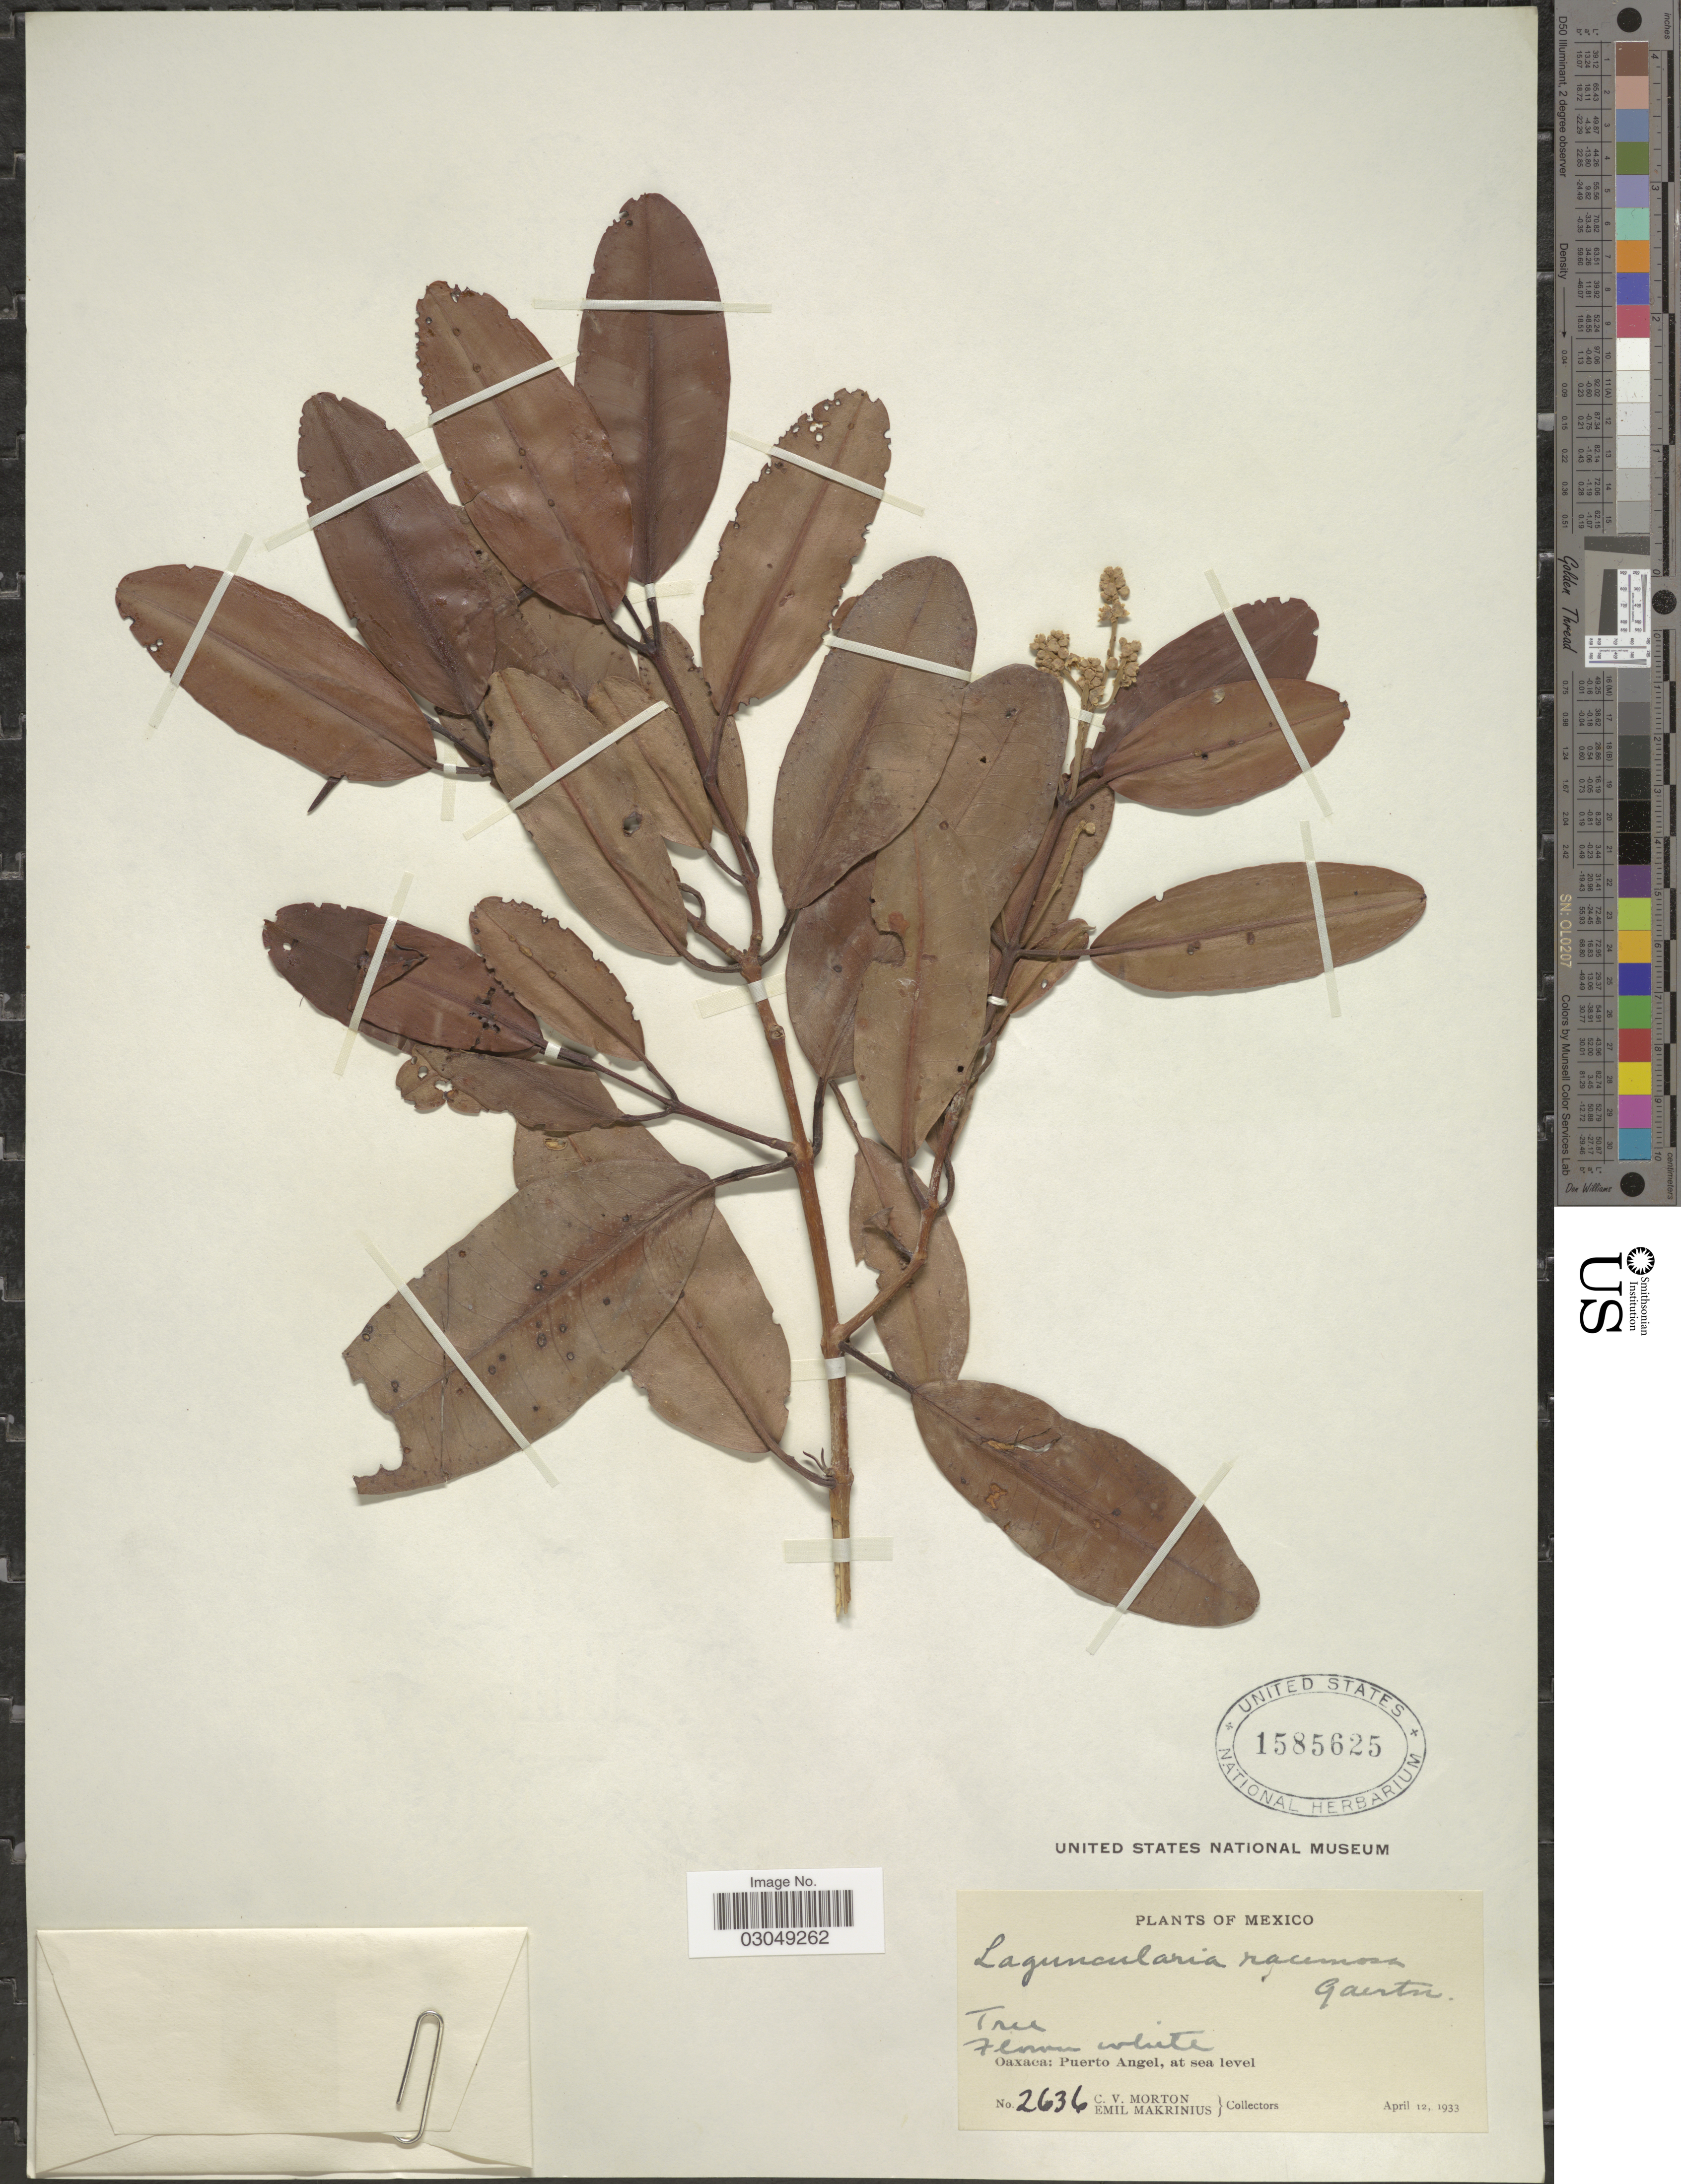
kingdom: Plantae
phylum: Tracheophyta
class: Magnoliopsida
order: Myrtales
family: Combretaceae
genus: Laguncularia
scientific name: Laguncularia racemosa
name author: (L.) C.F. Gaertn.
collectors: C. V. Morton & E. Makrinius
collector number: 2636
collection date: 1933-04-12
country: Mexico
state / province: Oaxaca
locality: Puerto Angel.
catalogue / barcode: US 1585625